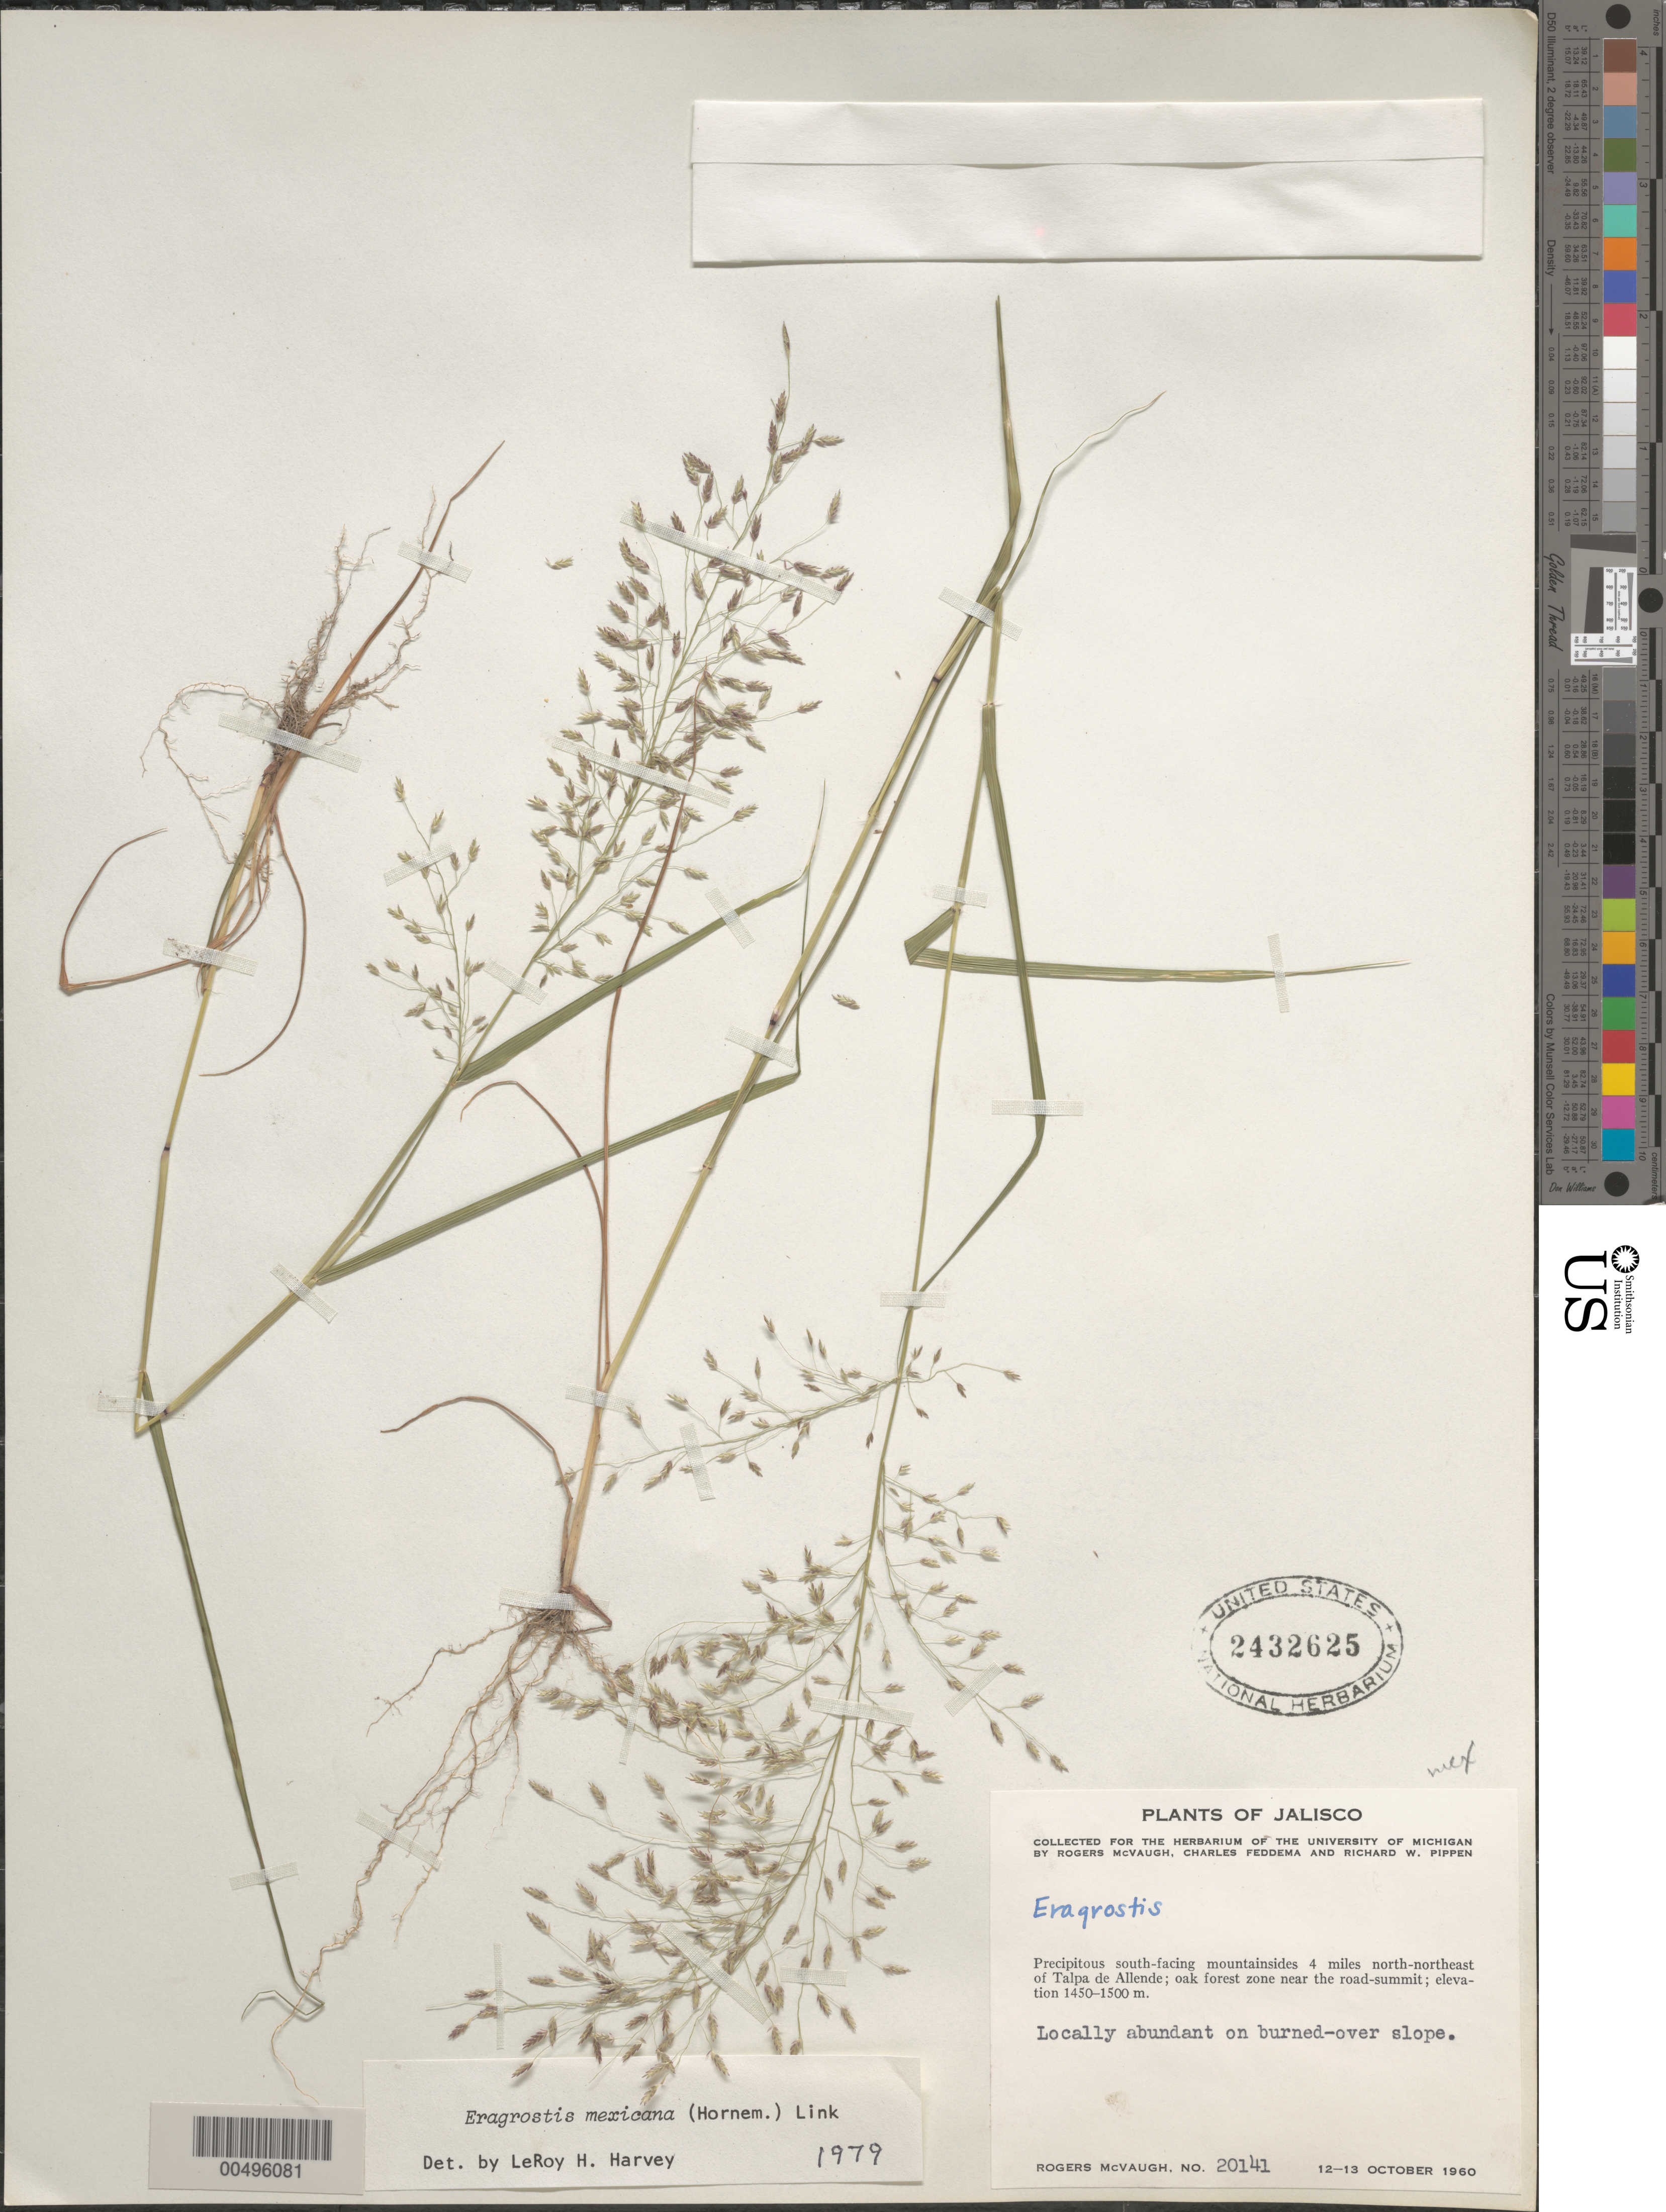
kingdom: Plantae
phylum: Tracheophyta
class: Liliopsida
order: Poales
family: Poaceae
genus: Eragrostis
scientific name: Eragrostis mexicana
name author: (Hornem.) Link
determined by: Harvey, L. H.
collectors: R. McVaugh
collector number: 20141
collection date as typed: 12 Oct 1960 to 13 Oct 1960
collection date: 1960-10-12/1960-10-13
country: Mexico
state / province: Jalisco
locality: S facing mtn sides 4 mi NNE of Talpa de Allende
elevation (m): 1450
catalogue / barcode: US 2432625